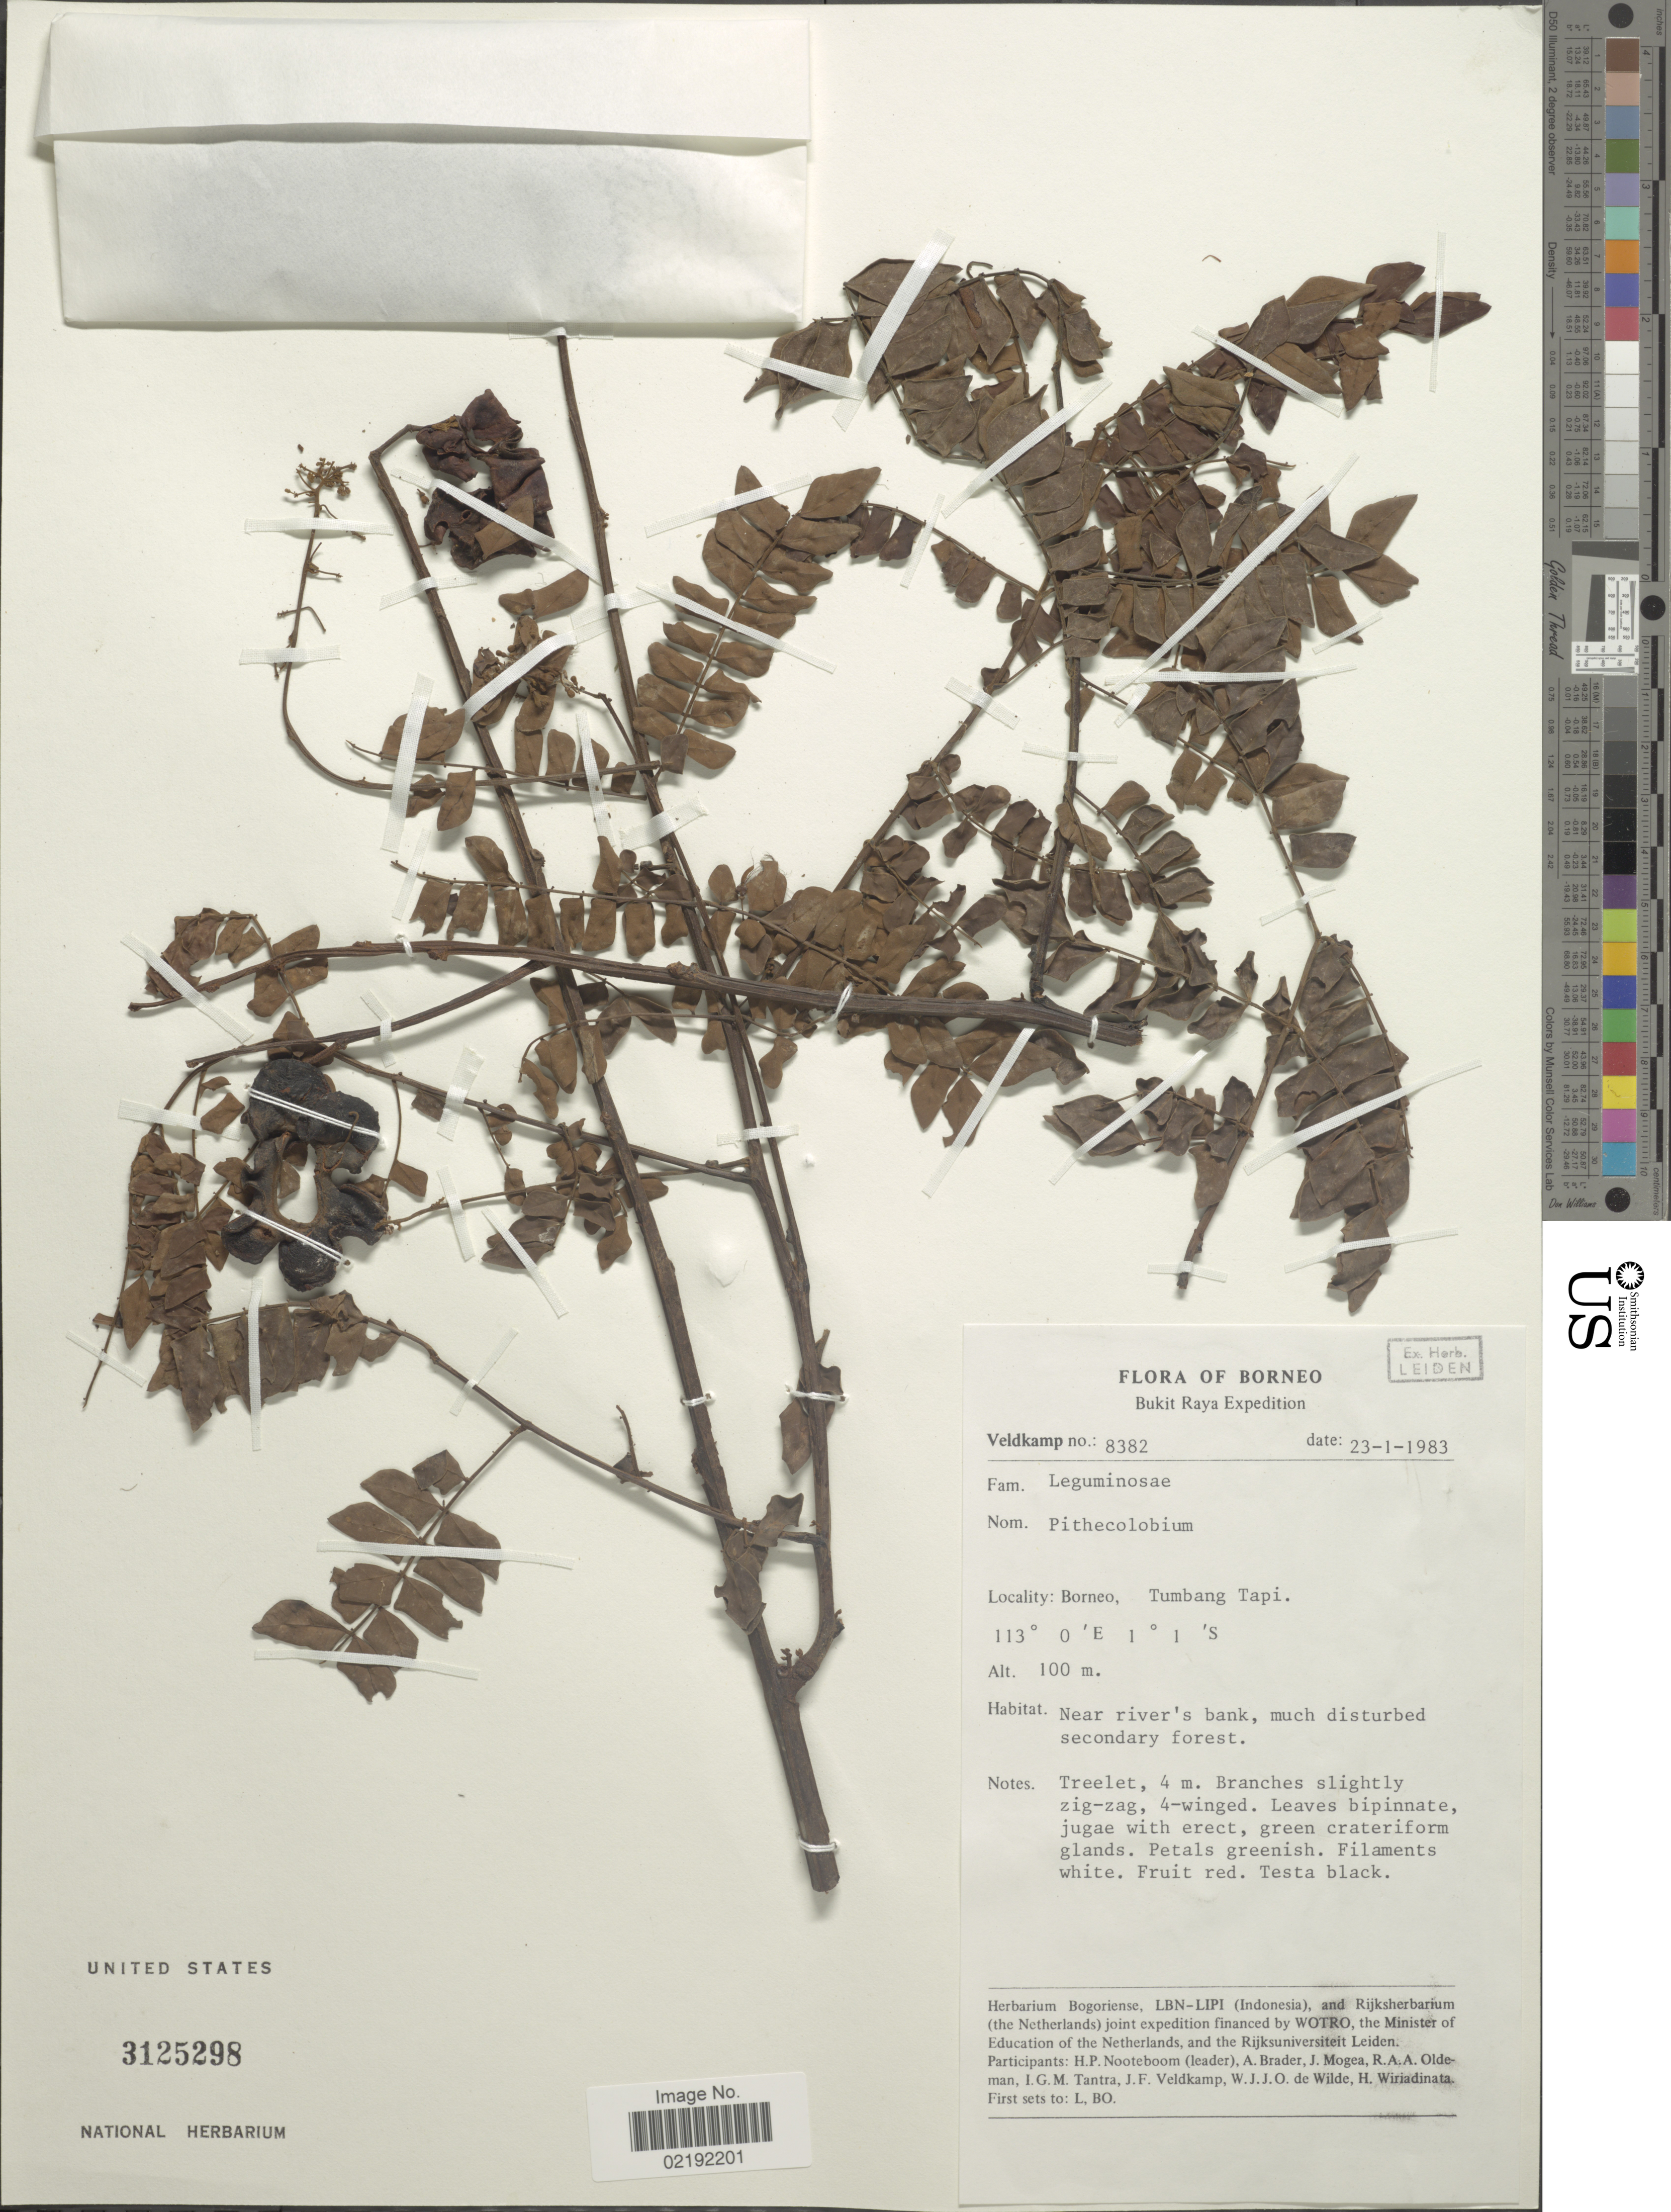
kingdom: Plantae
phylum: Tracheophyta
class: Magnoliopsida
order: Fabales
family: Fabaceae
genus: Pithecellobium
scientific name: Pithecellobium sp.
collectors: -. Veldkamp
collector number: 8382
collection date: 1983-01-23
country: Indonesia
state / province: Kalimantan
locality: Borneo, Bukit Raya, Tumbang Tapi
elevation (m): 100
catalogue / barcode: US 3125298